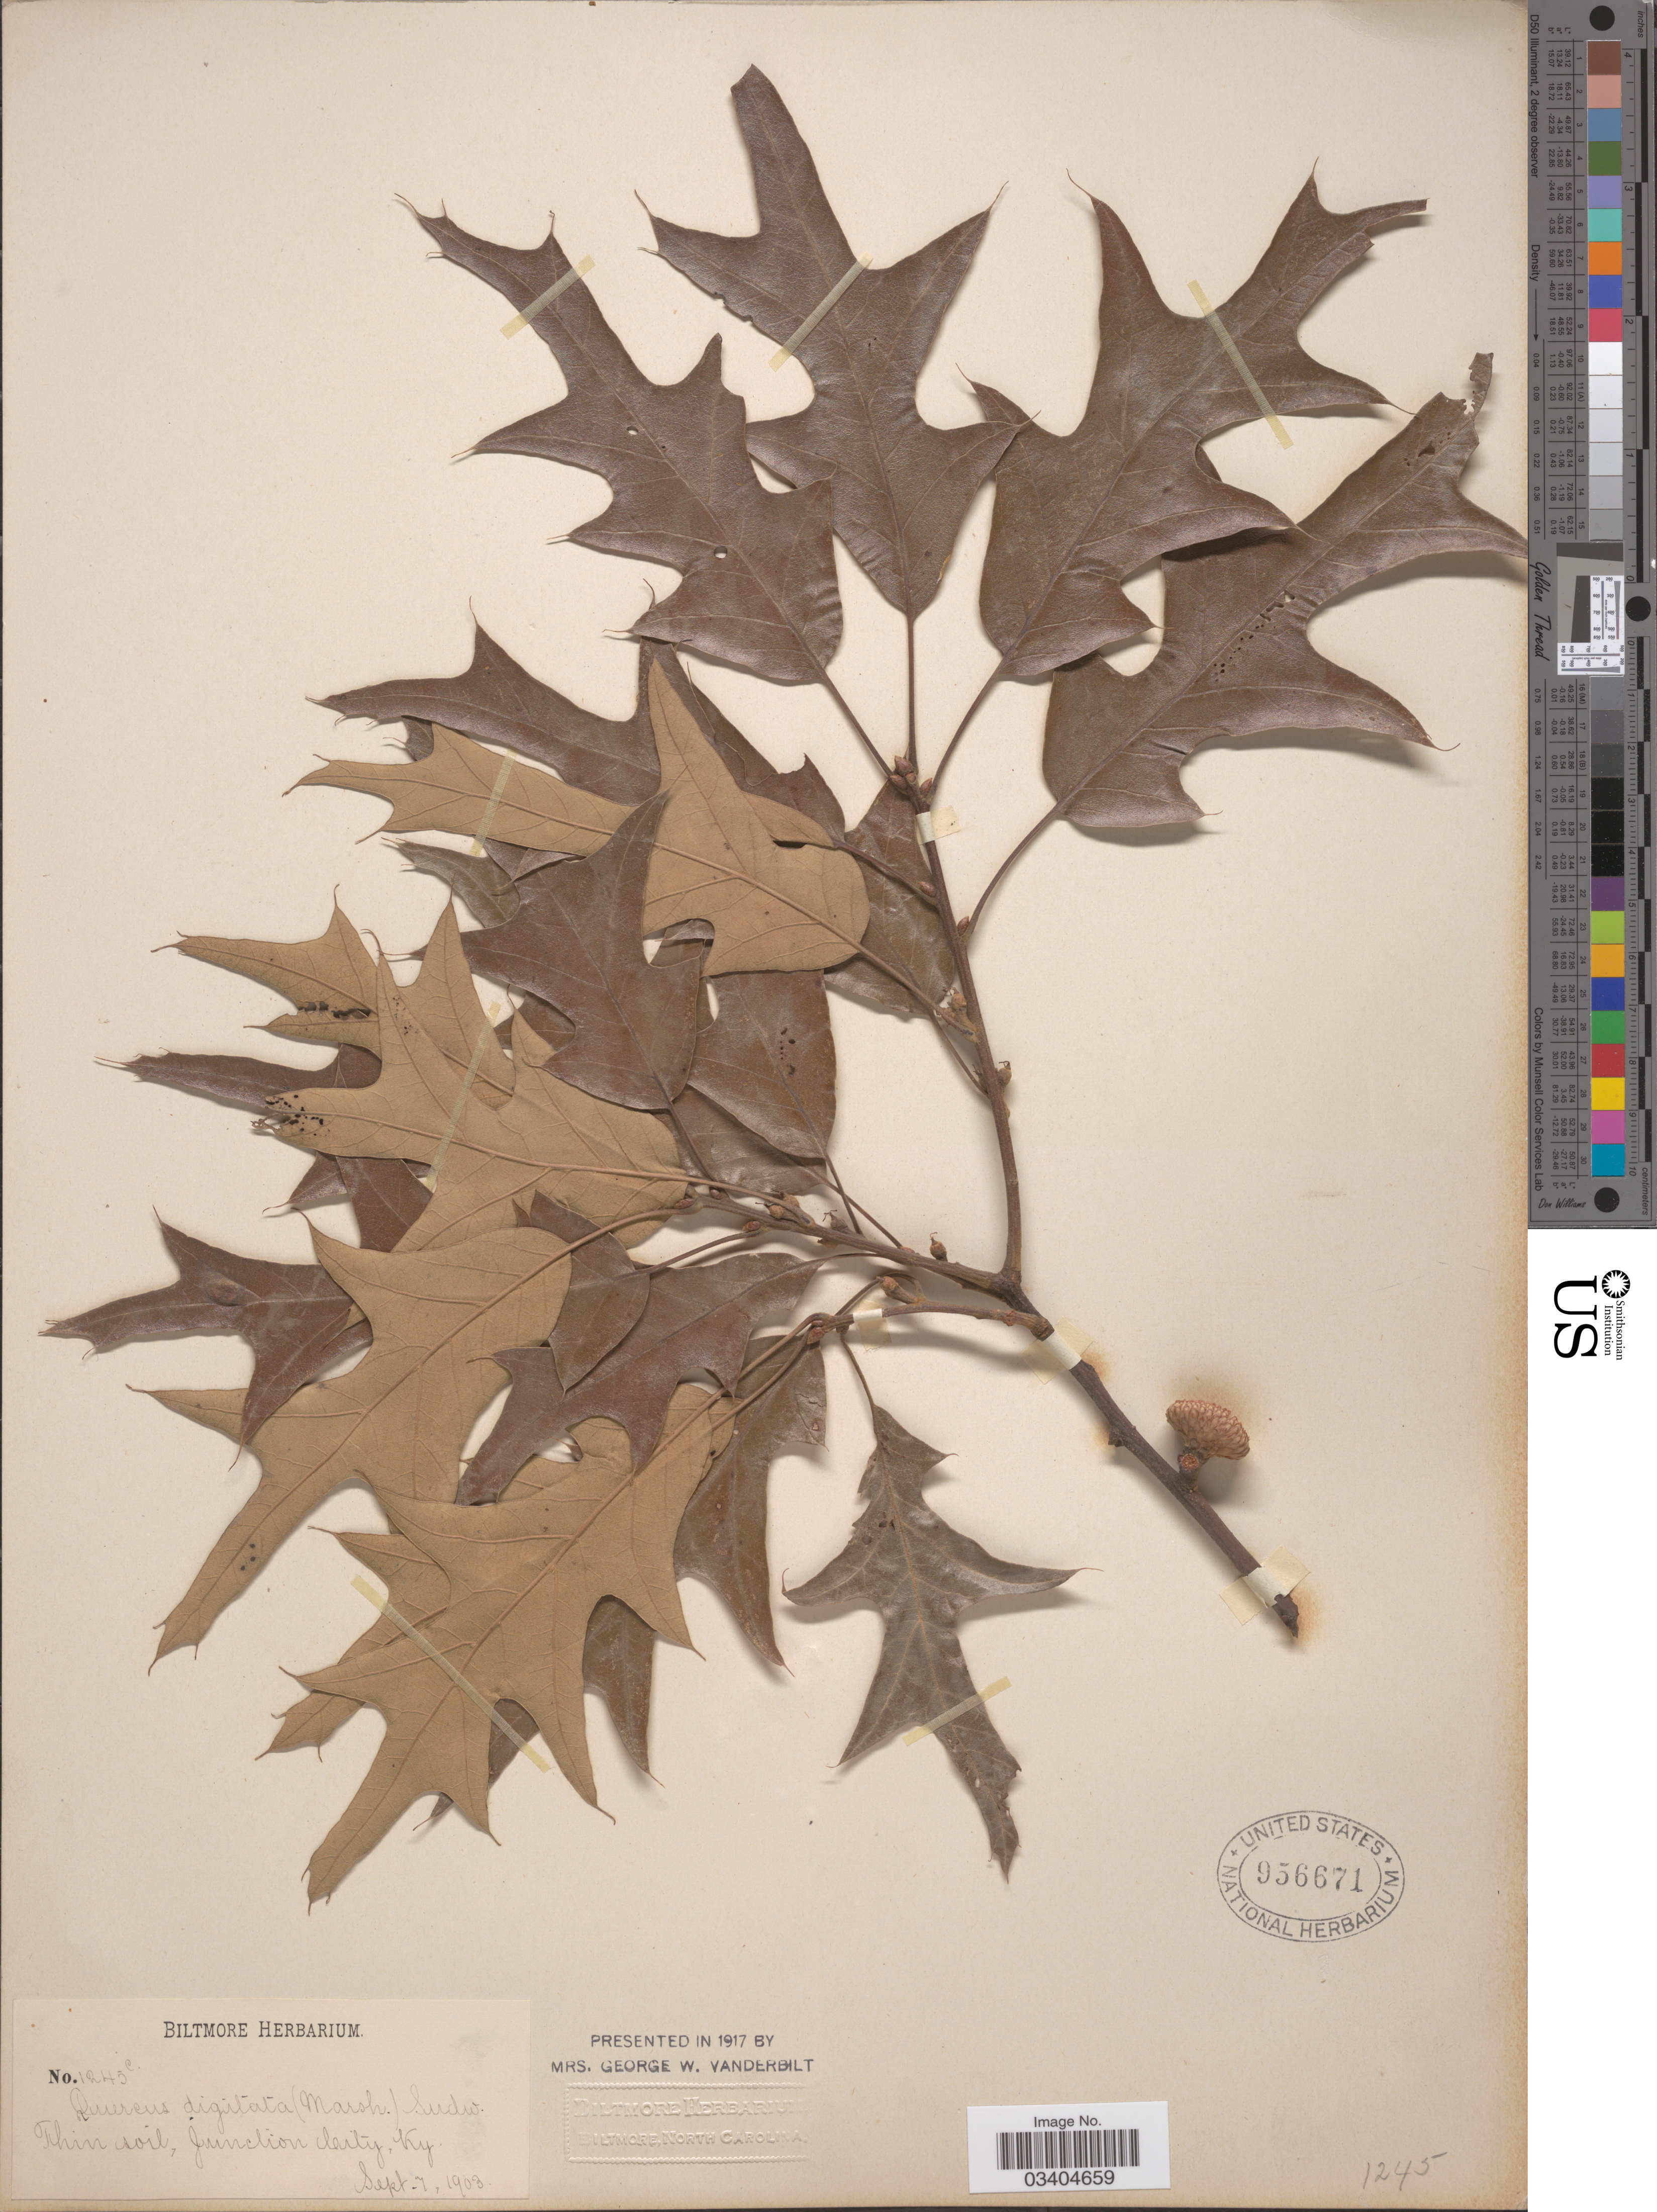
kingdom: Plantae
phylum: Tracheophyta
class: Magnoliopsida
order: Fagales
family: Fagaceae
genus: Quercus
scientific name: Quercus falcata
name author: Michx.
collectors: ex herb. Biltmore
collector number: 1245c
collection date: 1903-09-07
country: United States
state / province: Kentucky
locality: Thin soil, Junction clarity.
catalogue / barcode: US 956671